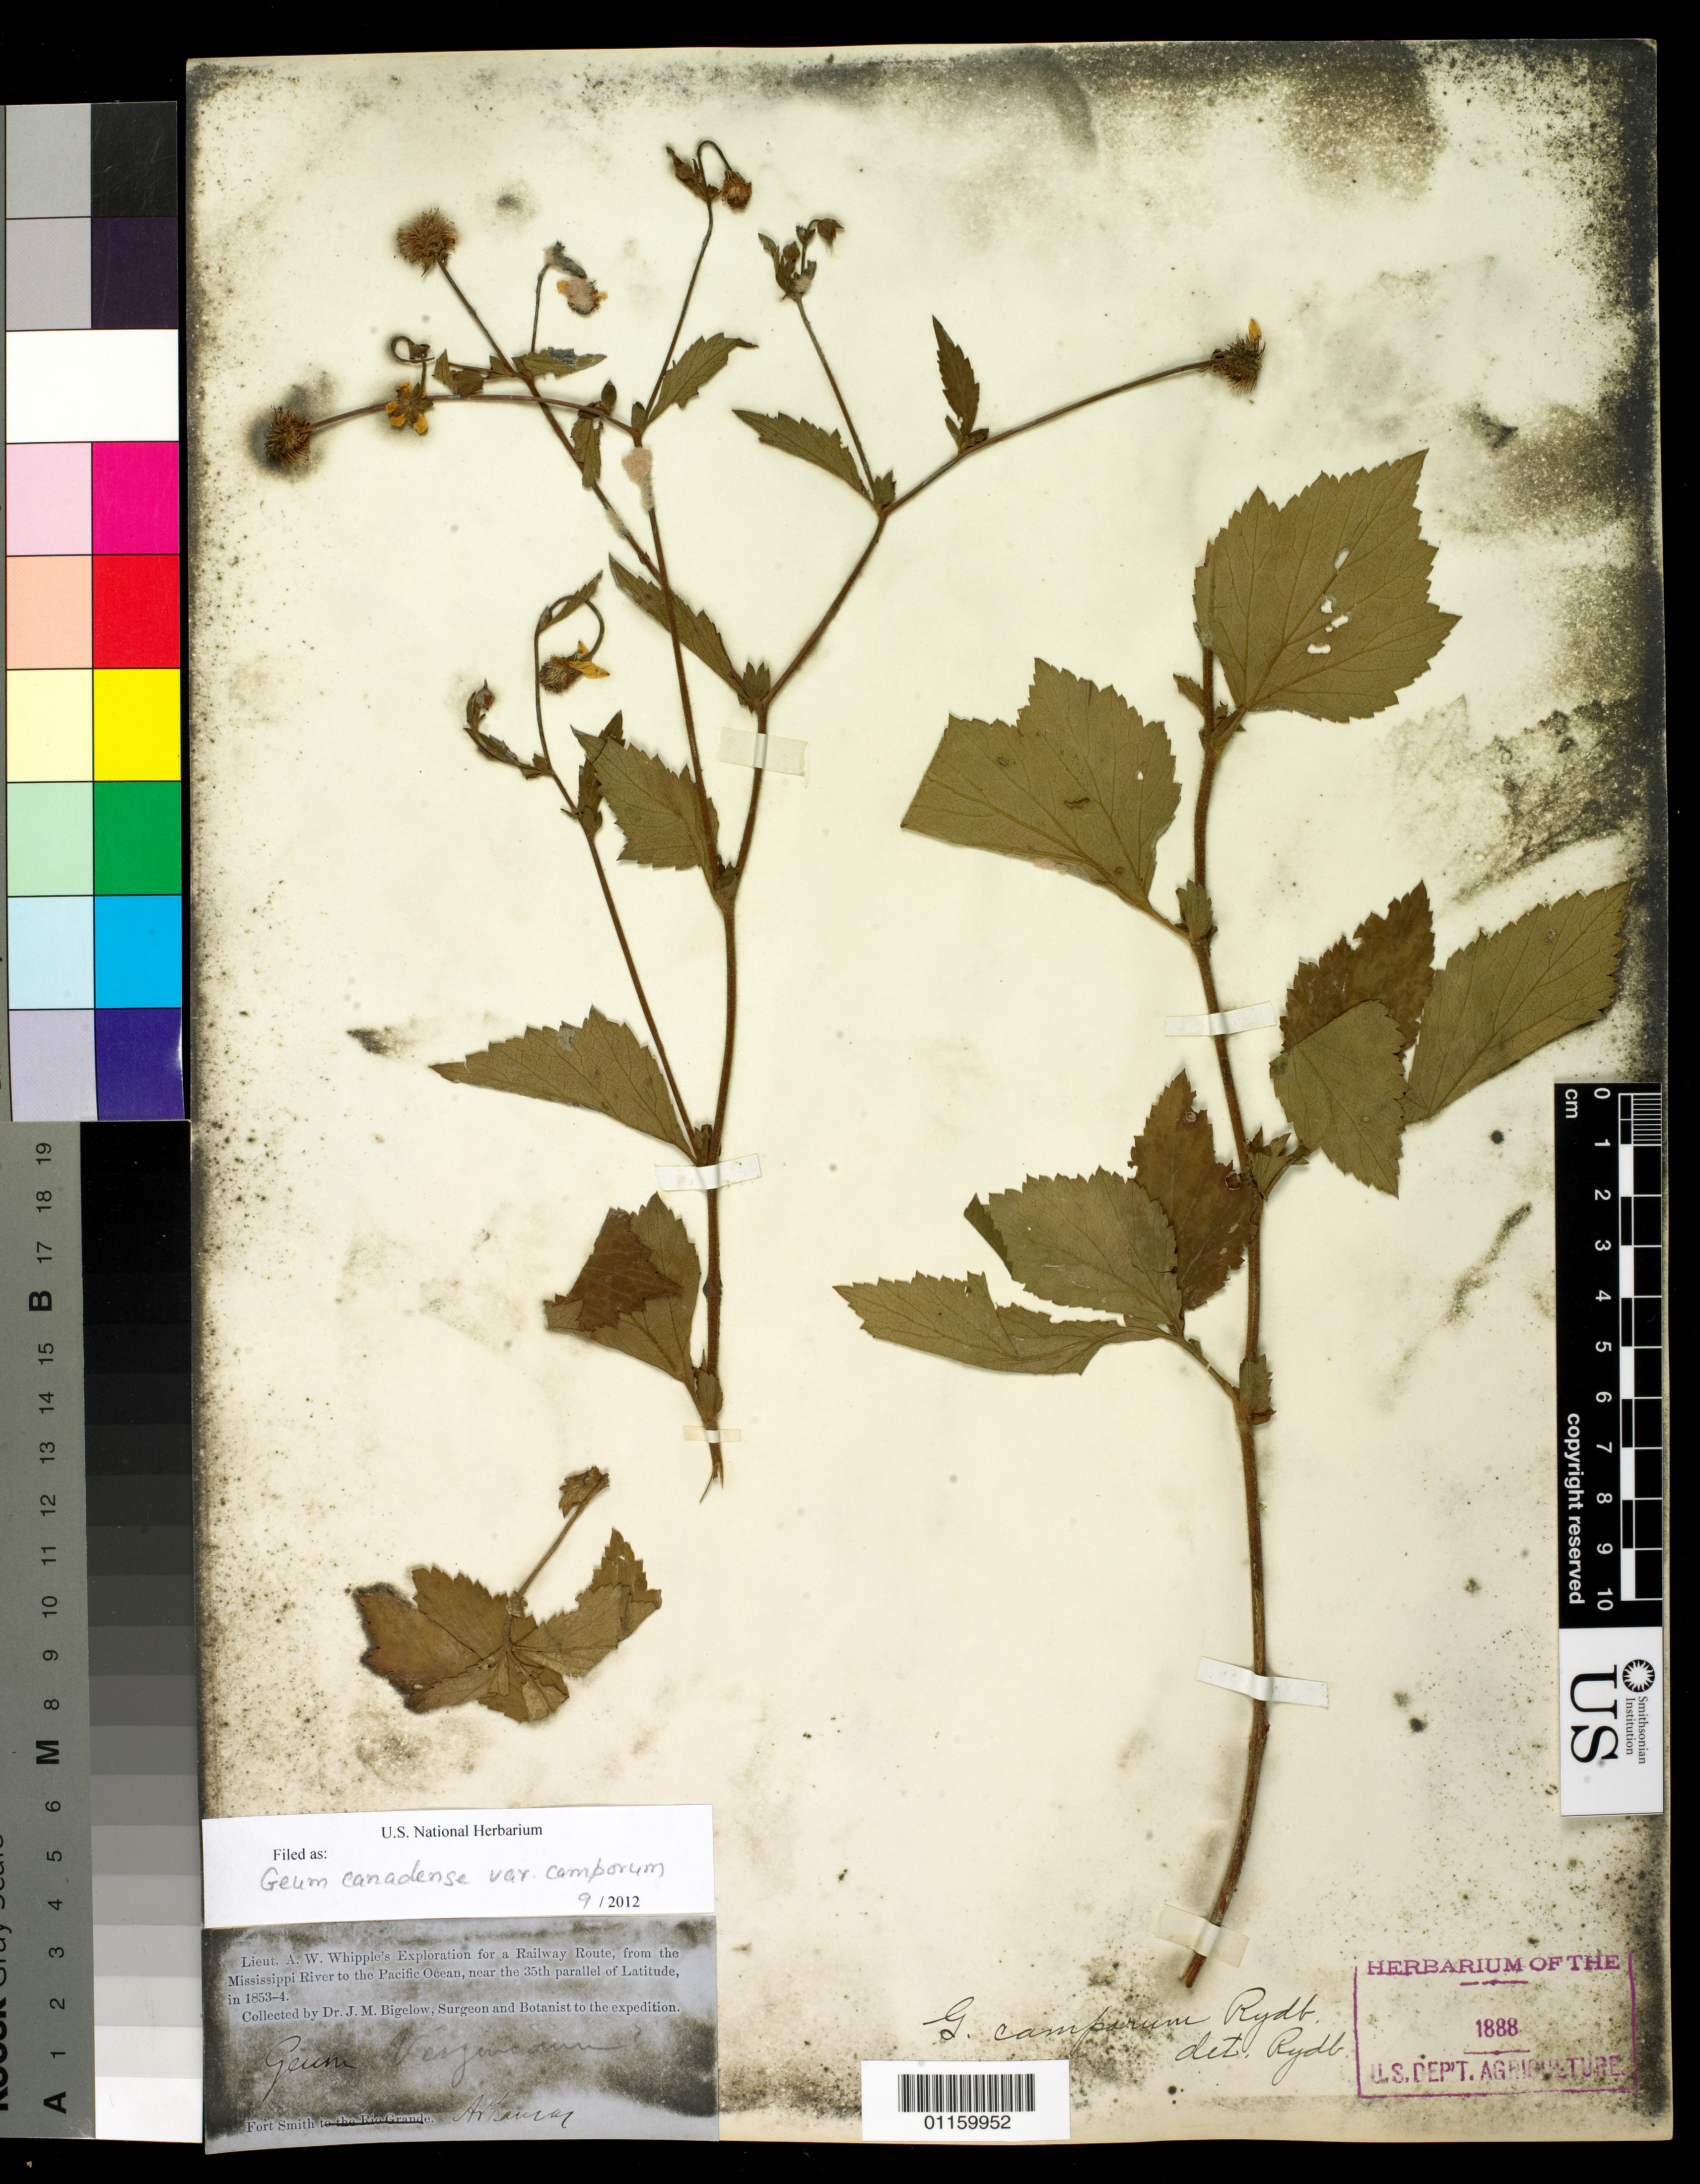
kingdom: Plantae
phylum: Tracheophyta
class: Magnoliopsida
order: Rosales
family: Rosaceae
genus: Geum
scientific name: Geum canadense var. camporum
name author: Fernald & Weath.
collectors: J. M. Bigelow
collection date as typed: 1853 to -- -- 1854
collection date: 1853/1854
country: United States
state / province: Arkansas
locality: Fort smith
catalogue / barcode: US 1